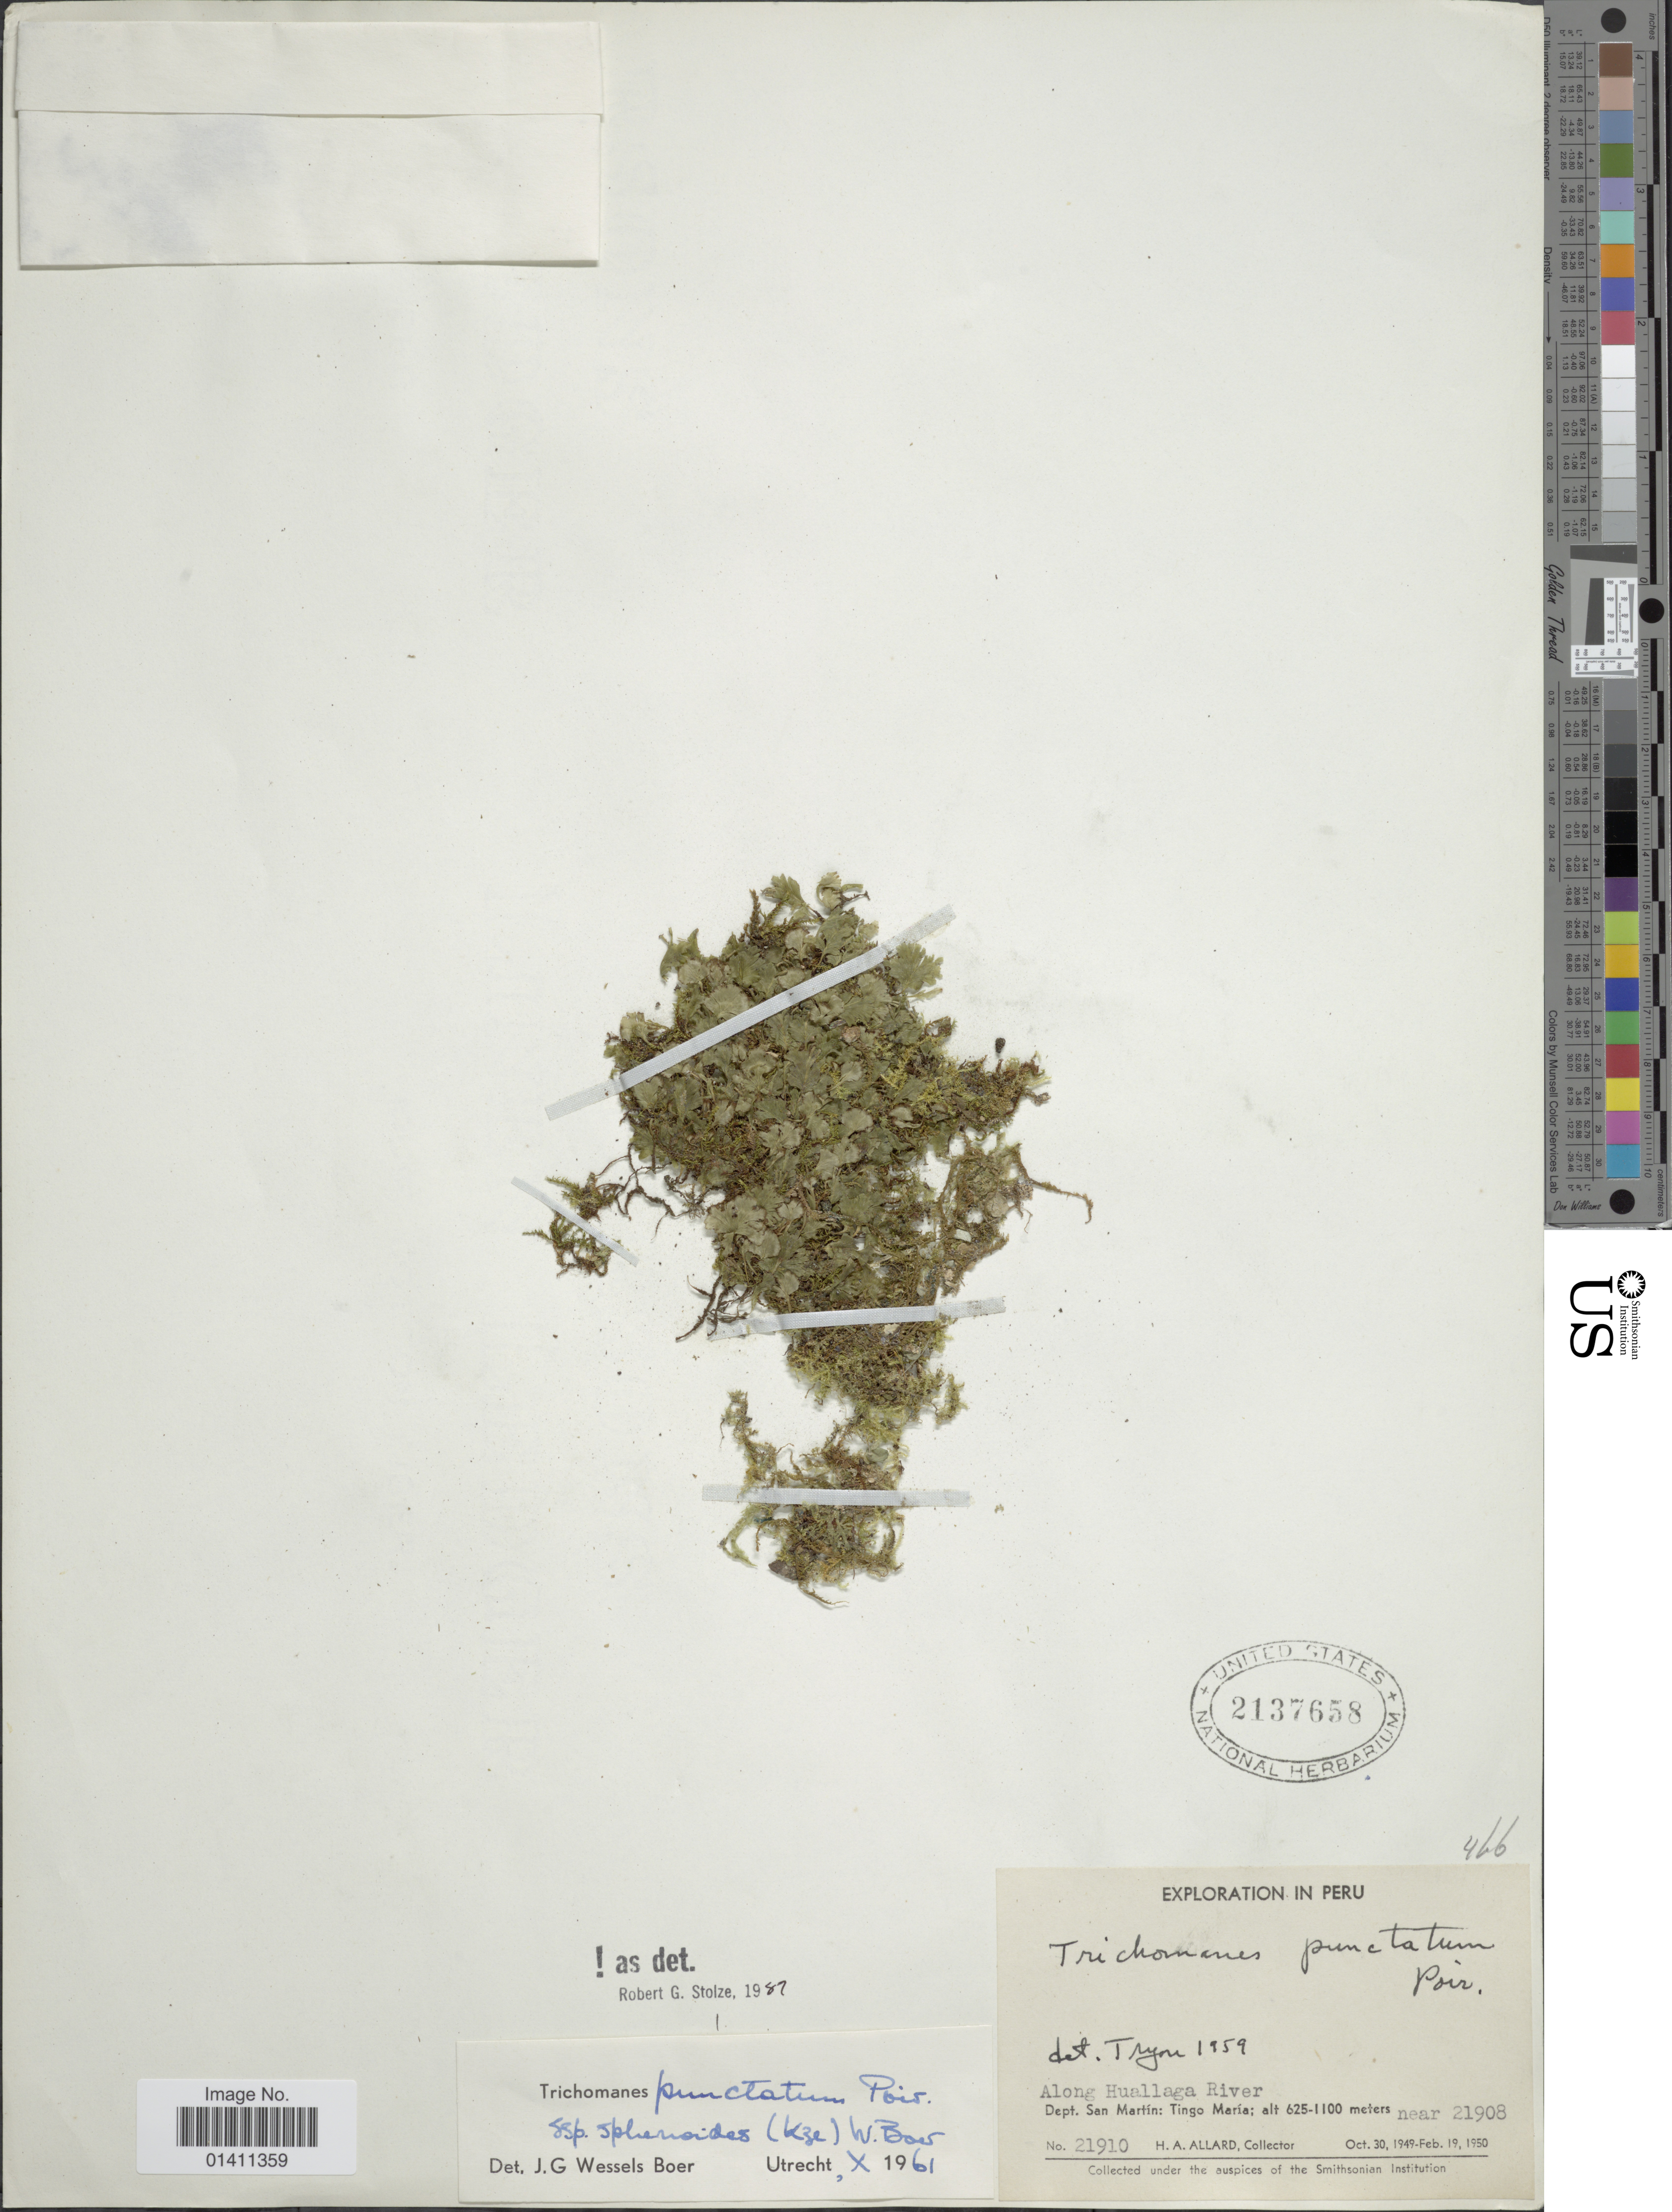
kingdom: Plantae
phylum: Tracheophyta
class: Polypodiopsida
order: Hymenophyllales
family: Hymenophyllaceae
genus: Didymoglossum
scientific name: Didymoglossum punctatum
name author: (Poir.) Desv.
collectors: H. A. Allard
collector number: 21910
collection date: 1949-10-30/1950-02-19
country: Peru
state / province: San Martín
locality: Along Huallaga River. Dept. San Martin: Tingo Maria.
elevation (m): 625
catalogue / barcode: US 2137658